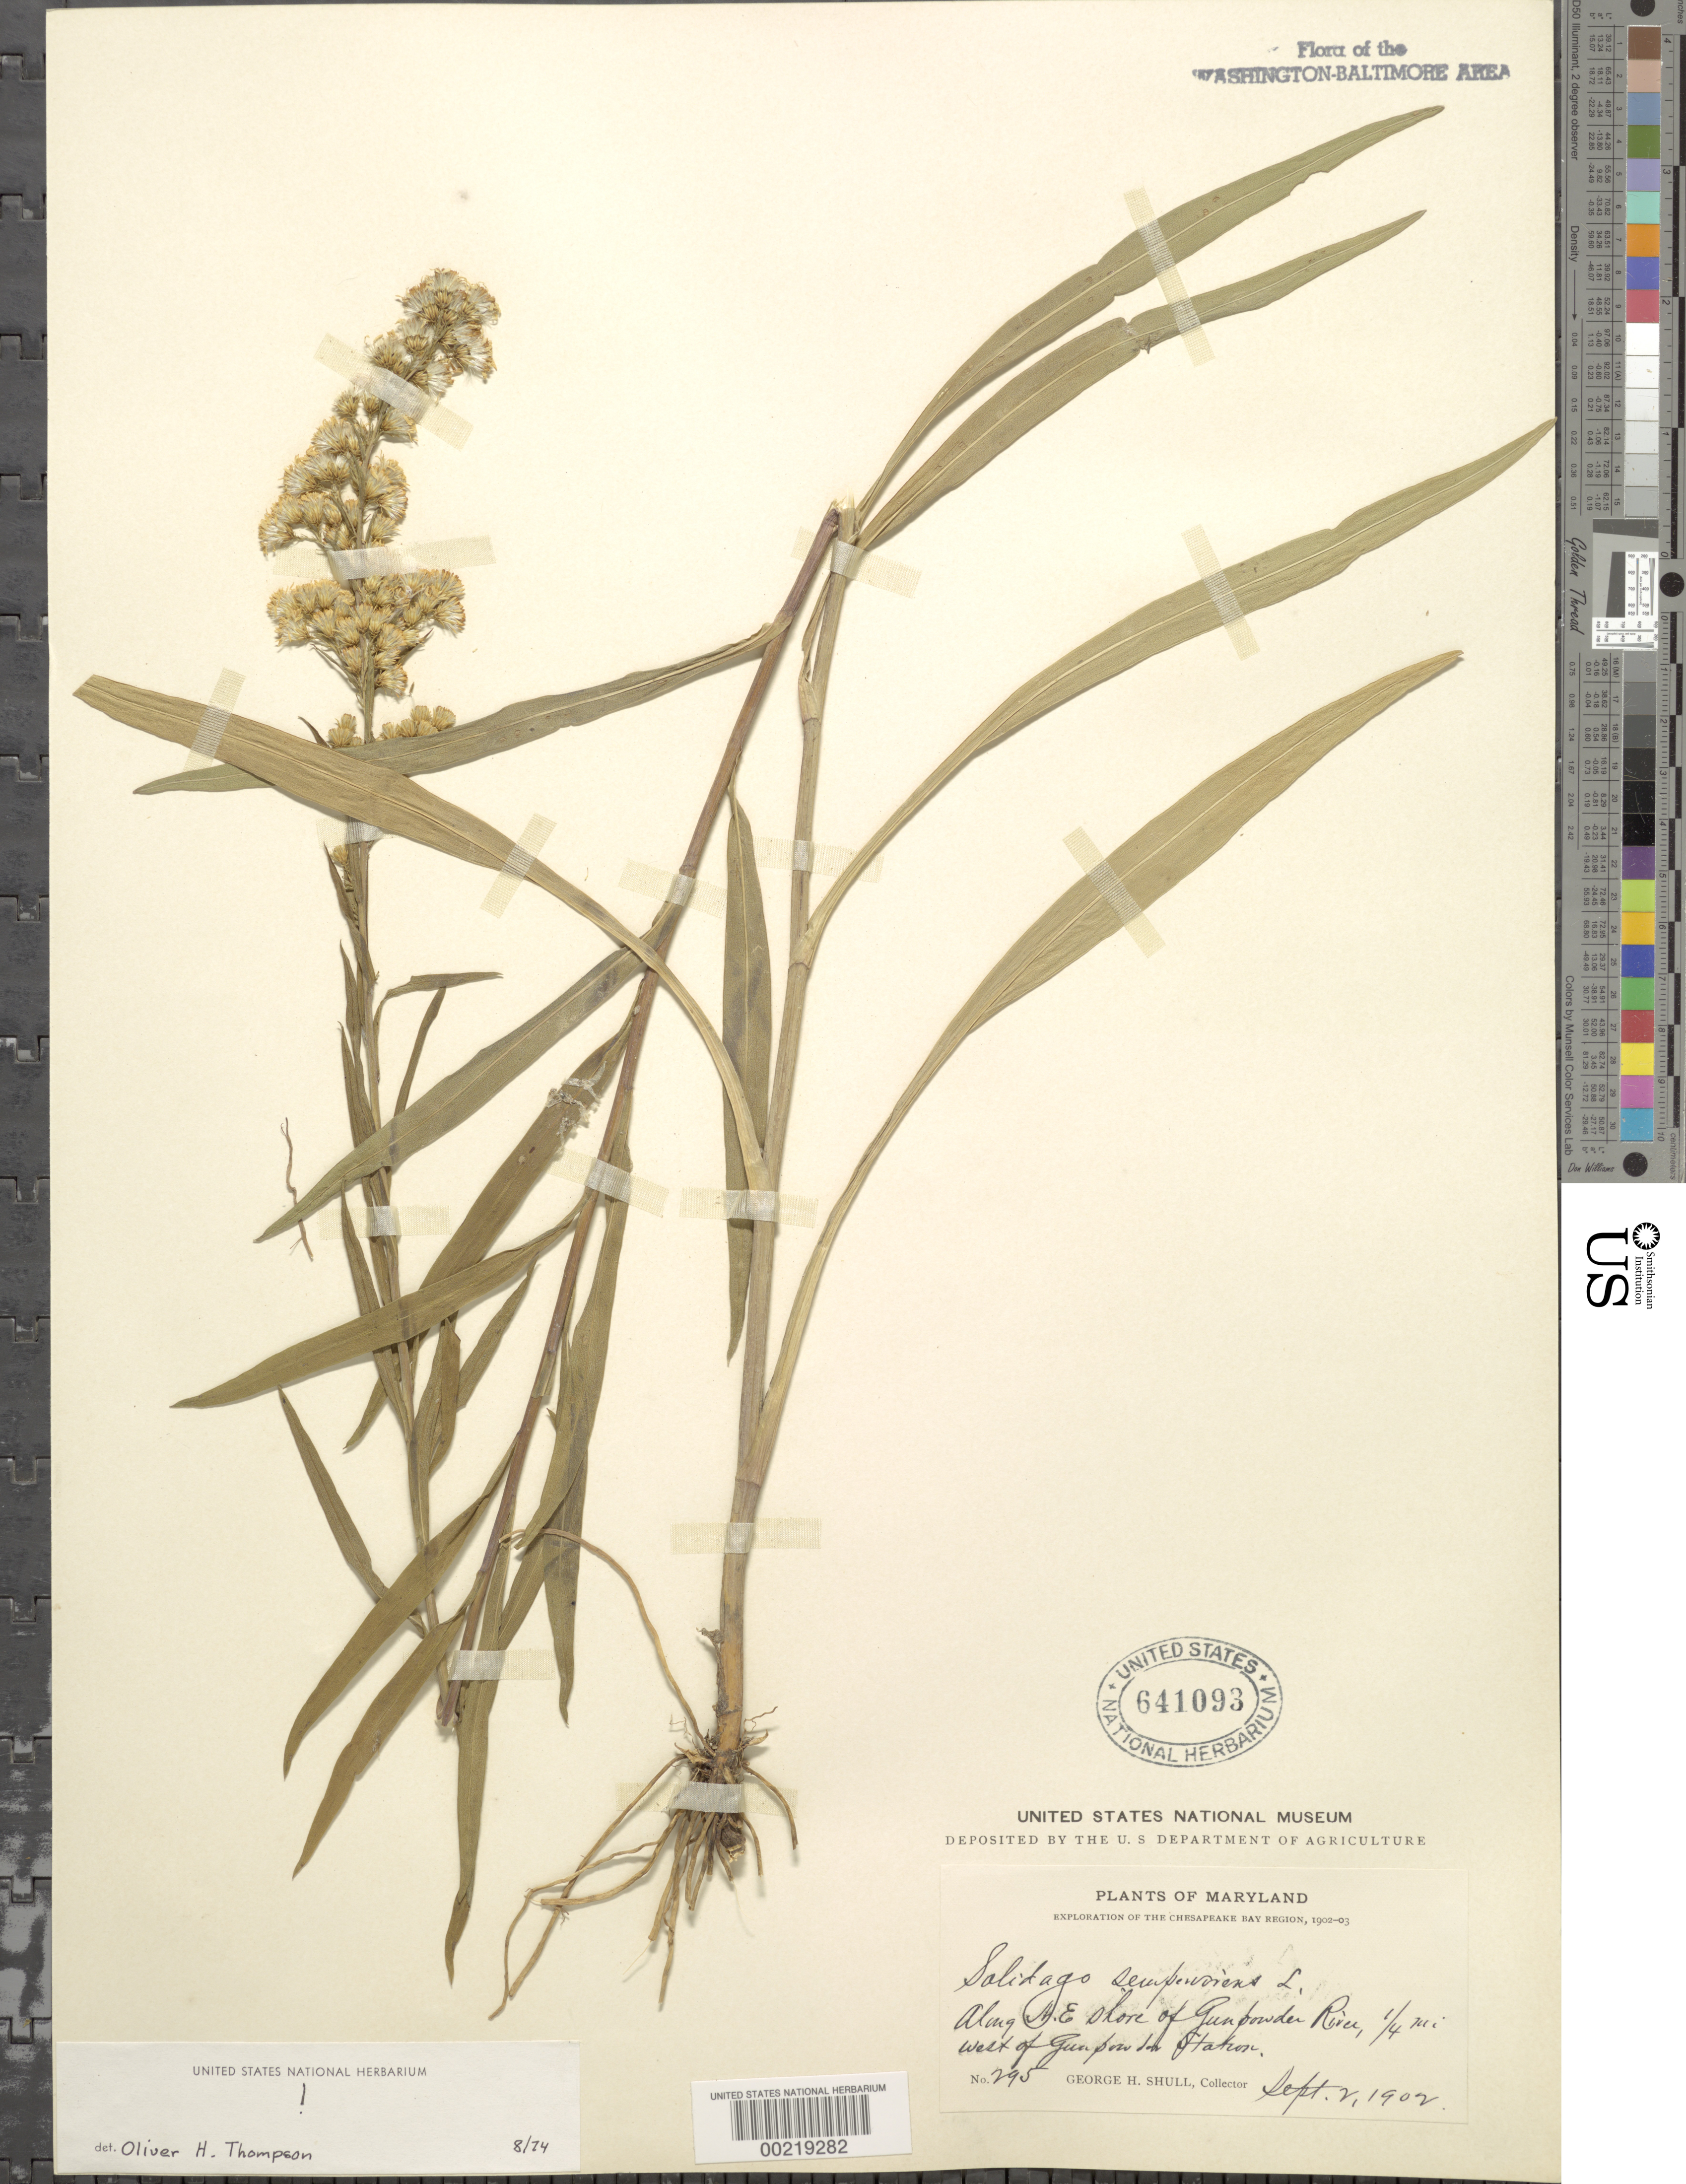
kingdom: Plantae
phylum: Tracheophyta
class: Magnoliopsida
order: Asterales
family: Asteraceae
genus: Solidago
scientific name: Solidago sempervirens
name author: L.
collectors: G. H. Shull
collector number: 295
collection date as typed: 02 Sep 1902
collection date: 1902-09-02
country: United States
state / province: Maryland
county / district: Baltimore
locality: NE shore of Gunpowder River, west of Gunpowder Staion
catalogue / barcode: US 641093